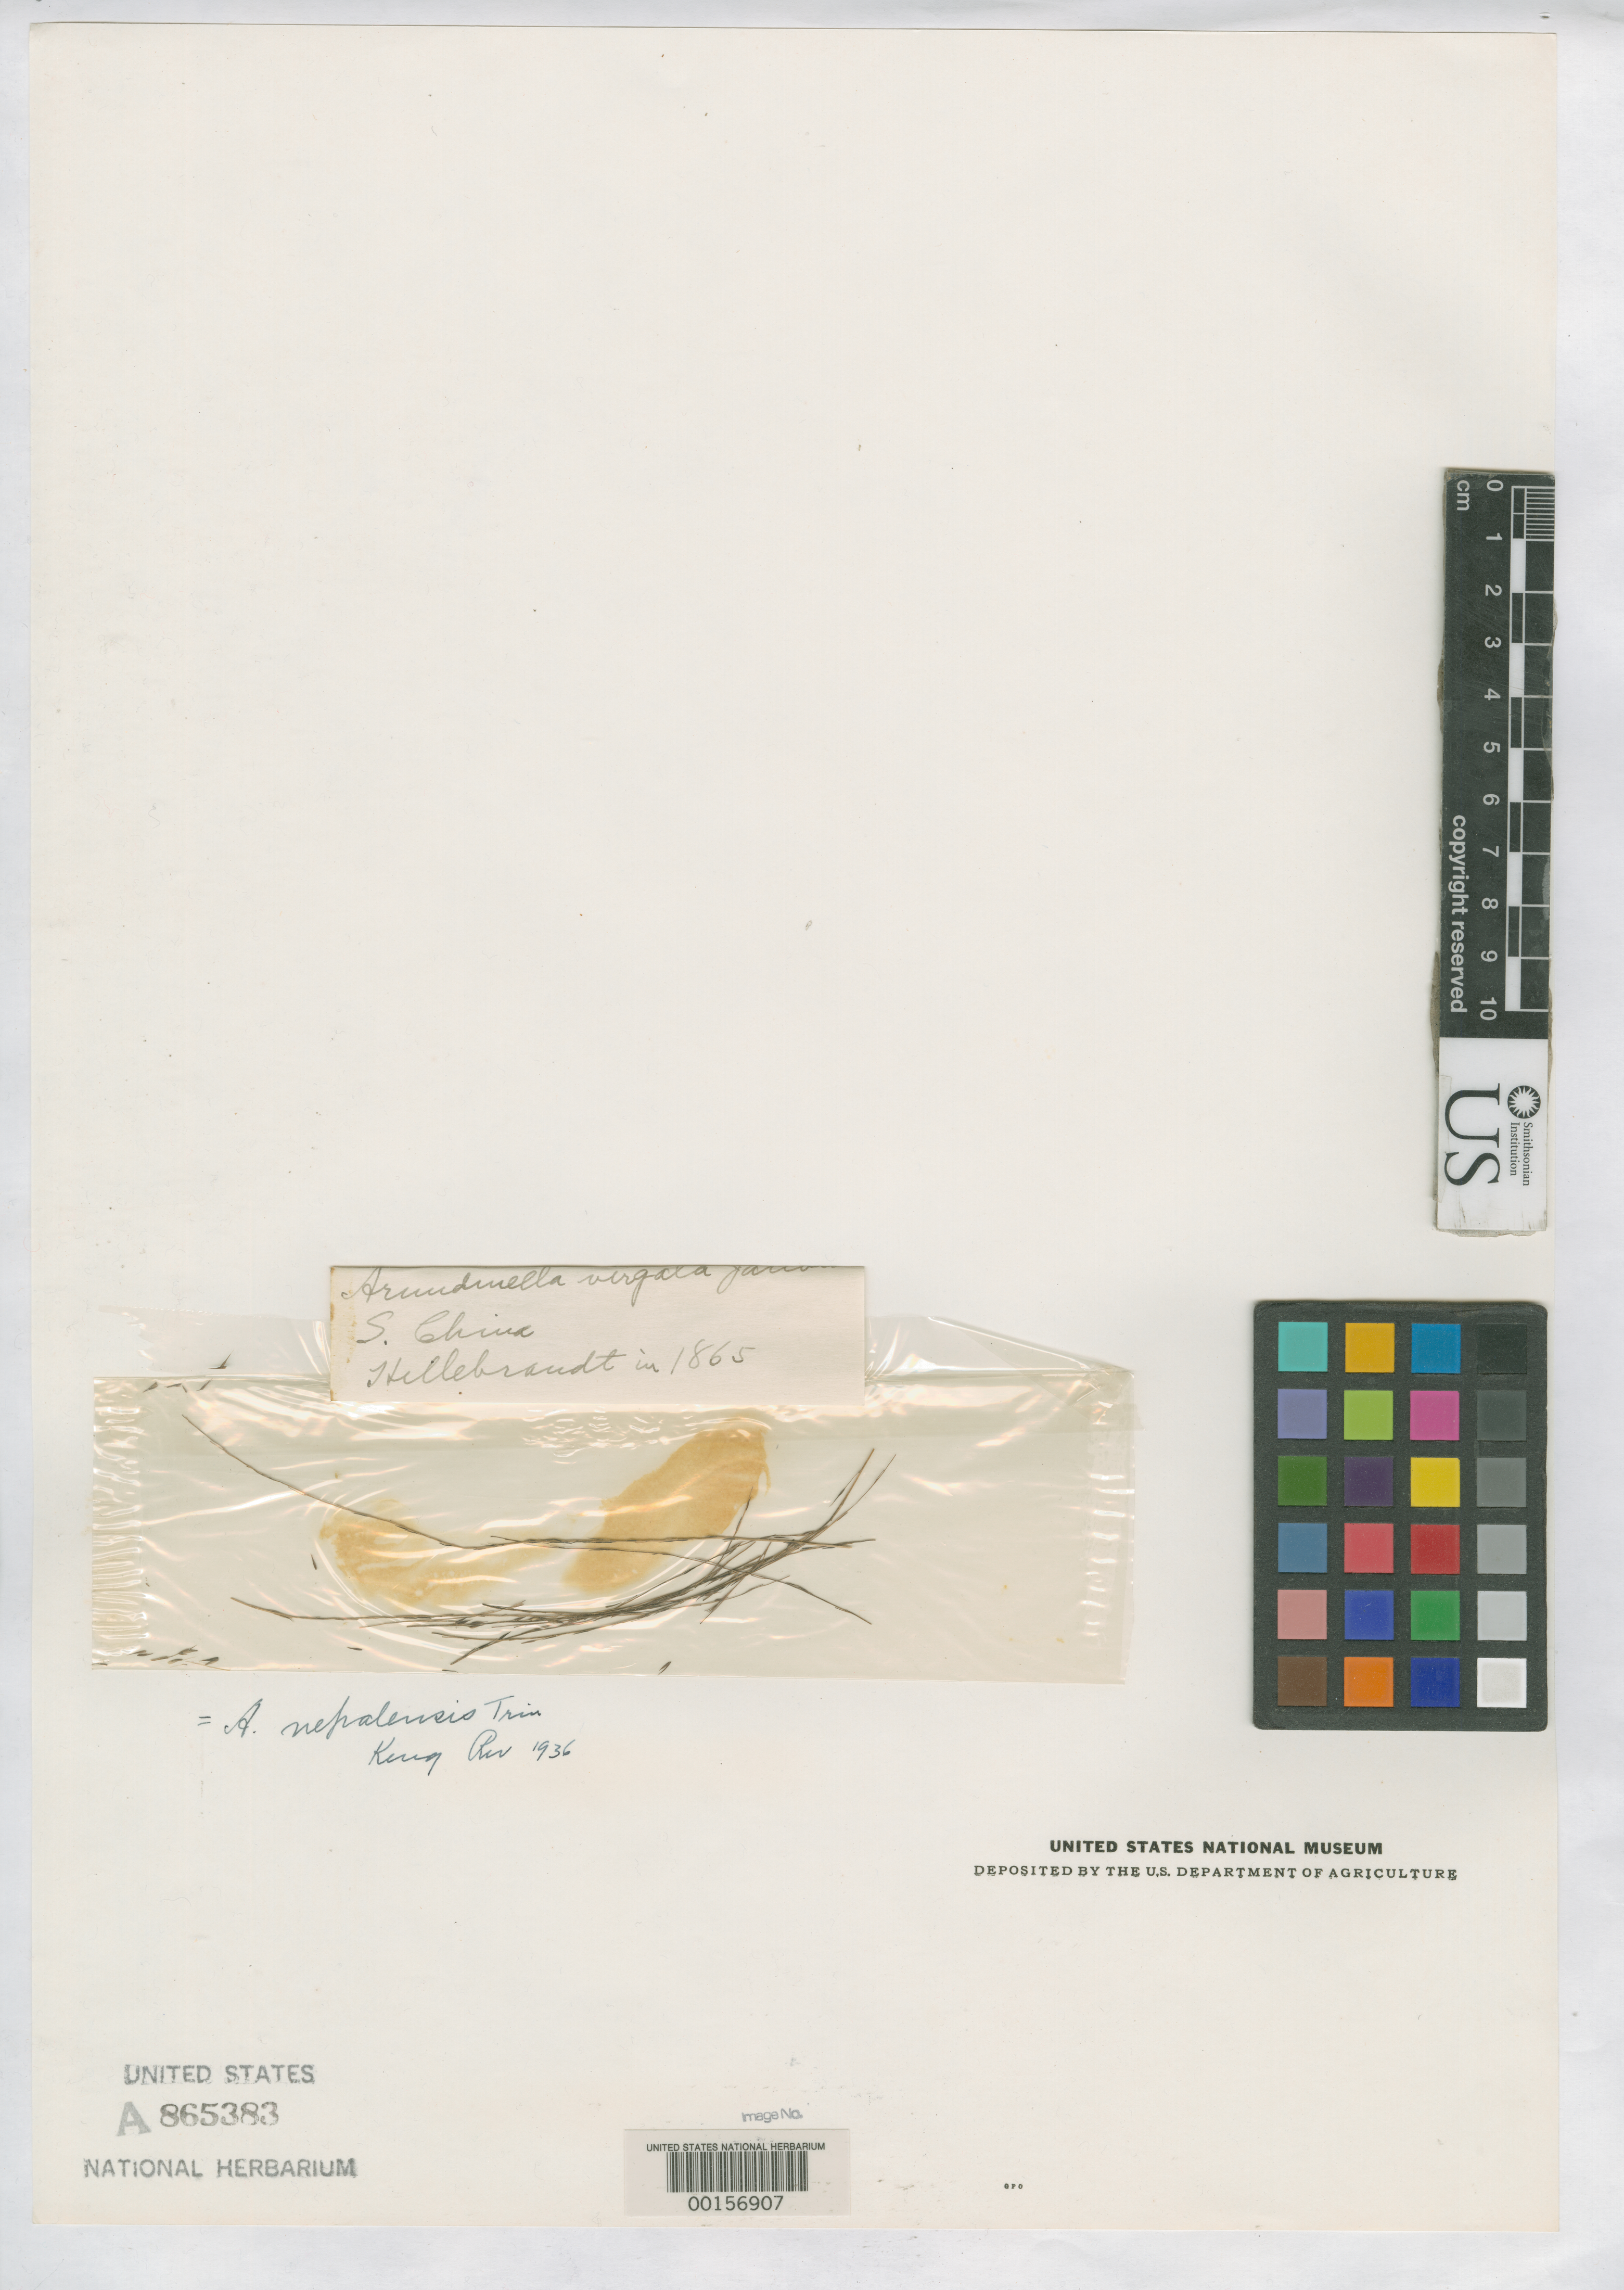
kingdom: Plantae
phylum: Tracheophyta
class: Liliopsida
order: Poales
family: Poaceae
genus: Arundinella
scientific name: Arundinella virgata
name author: Janowski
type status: Type Collection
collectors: W. Hillebrand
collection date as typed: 1865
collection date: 1865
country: China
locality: S. China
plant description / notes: Contains infl. and leaf fragments.; Collector (mis) cited as "Hillebrandt" in protologue.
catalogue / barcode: US 865383A